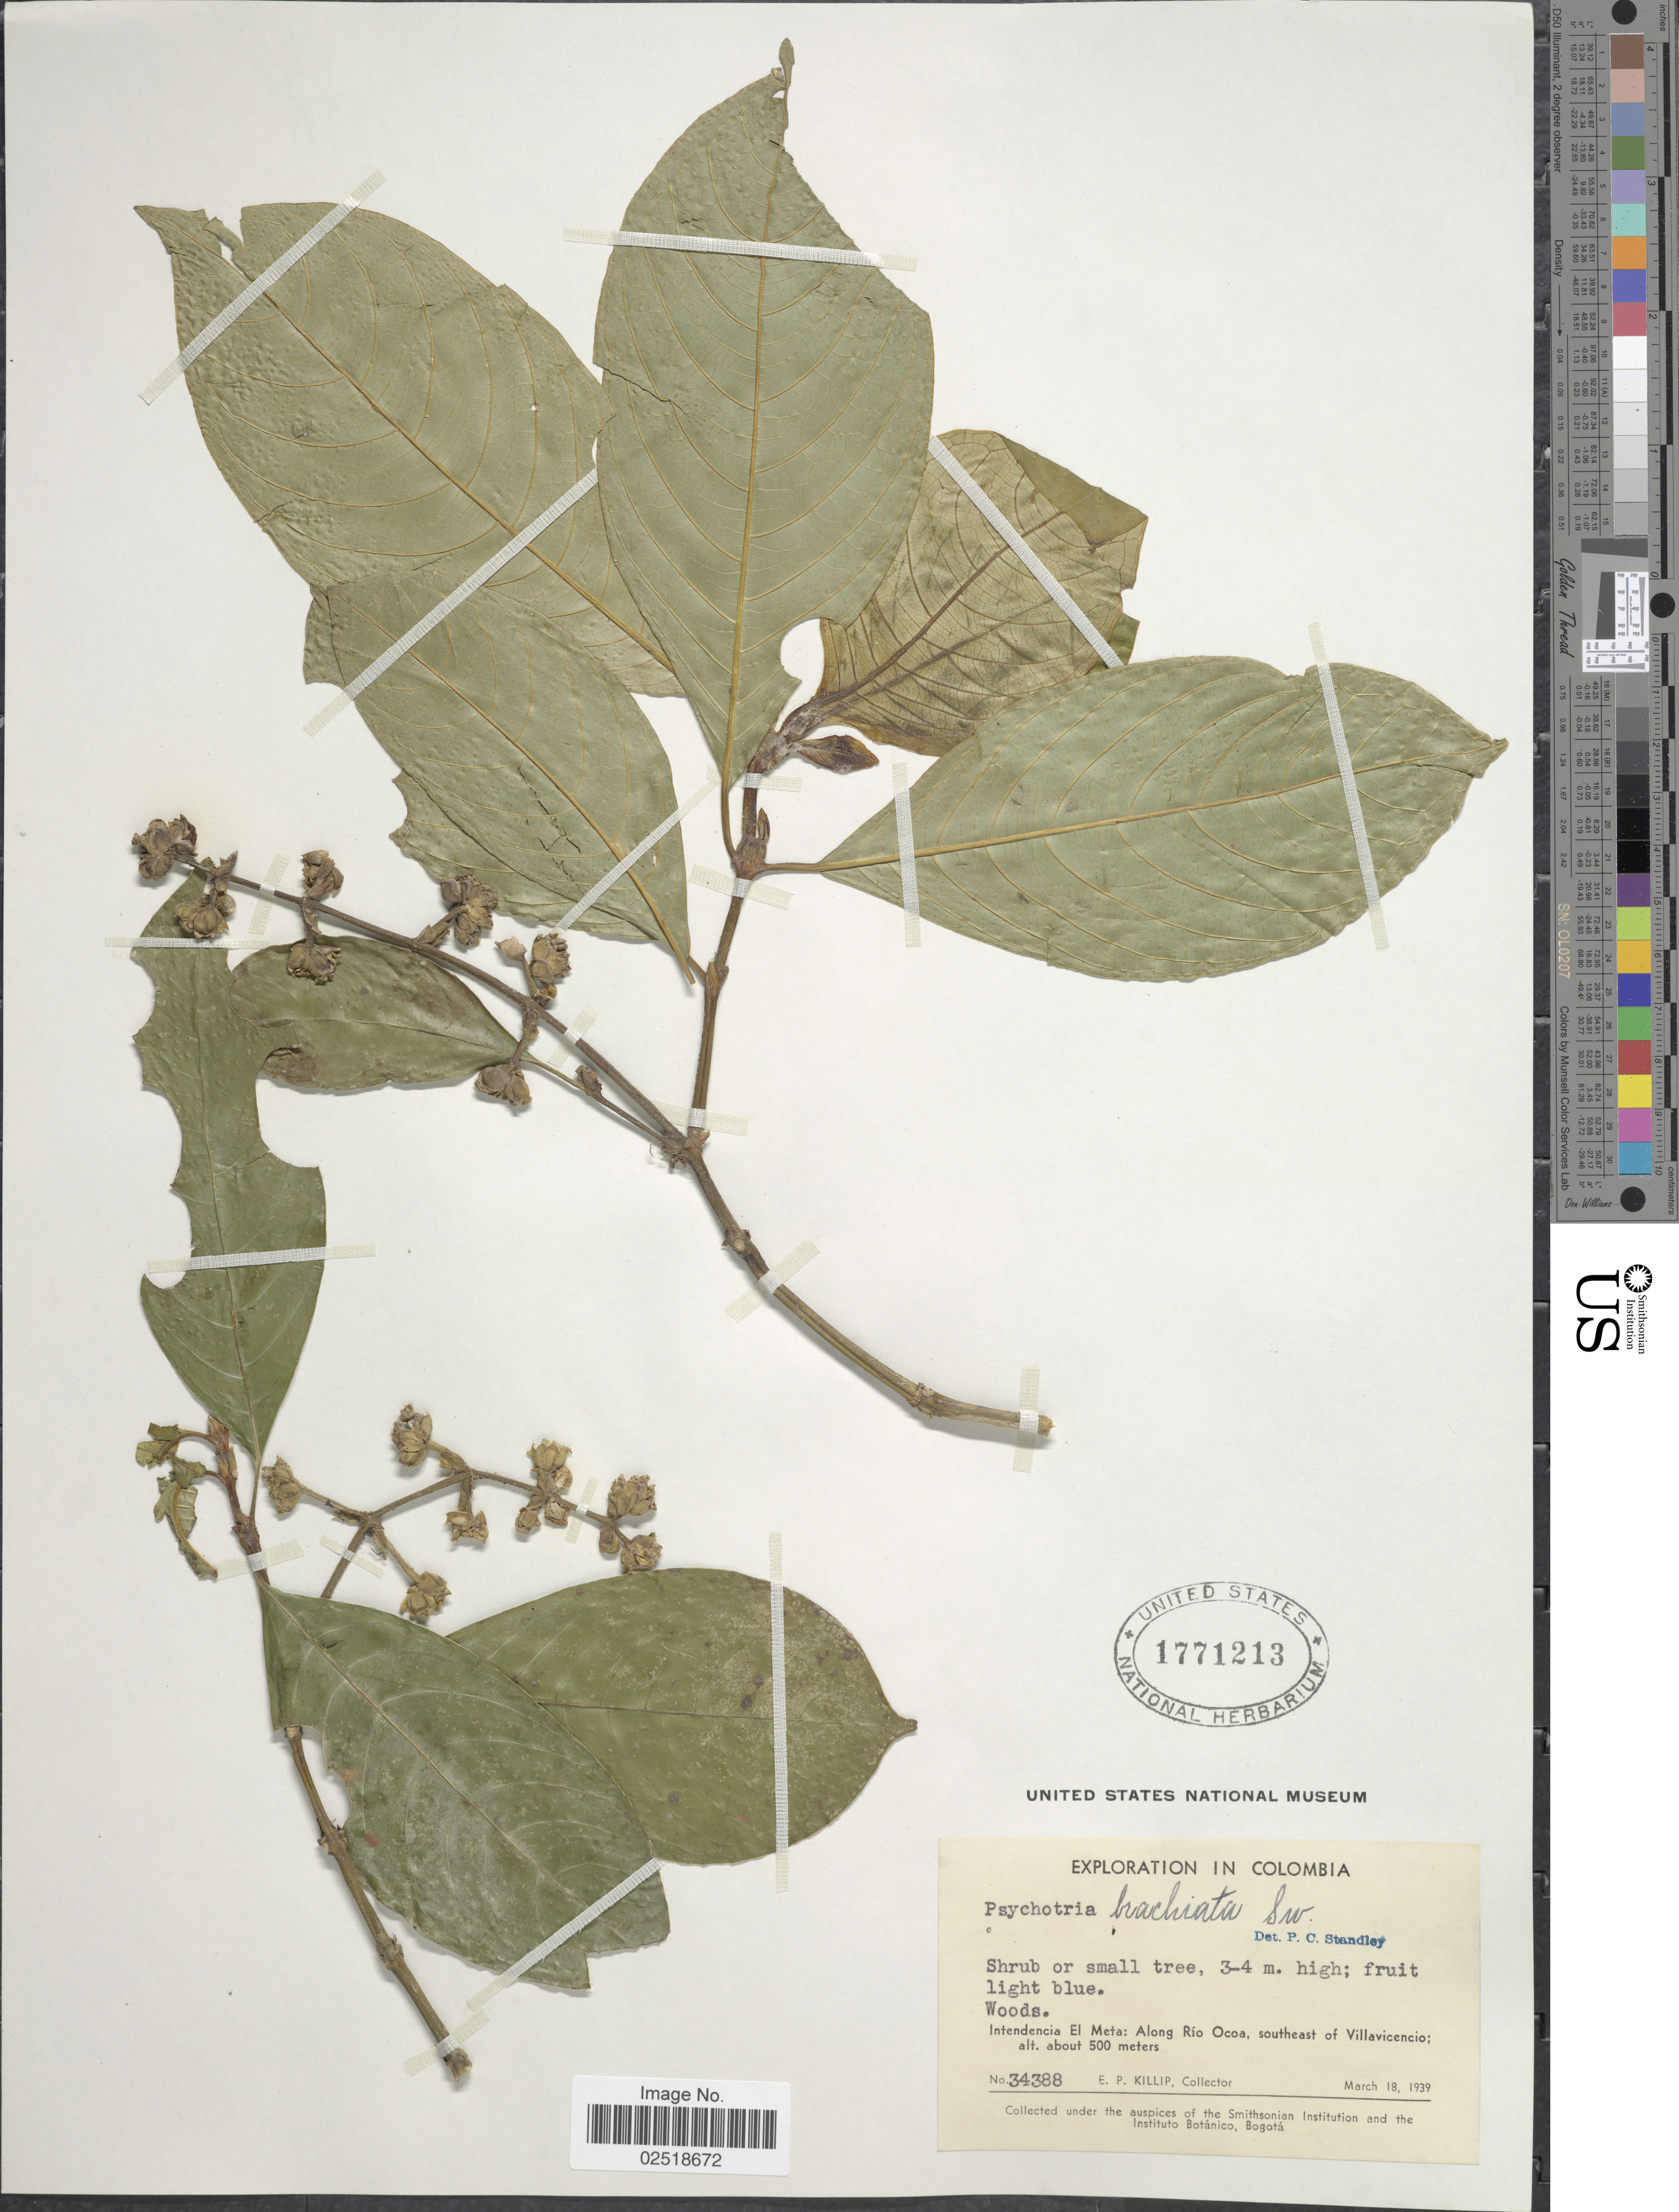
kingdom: Plantae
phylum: Tracheophyta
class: Magnoliopsida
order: Gentianales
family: Rubiaceae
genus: Psychotria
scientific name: Psychotria caerulea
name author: Ruiz & Pav.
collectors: E. P. Killip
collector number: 34388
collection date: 1939-03-18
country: Colombia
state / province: Meta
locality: Woods, Intendencia El Meta: Along Río Ocoa, southeast of Villavicencio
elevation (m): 500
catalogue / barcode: US 1771213